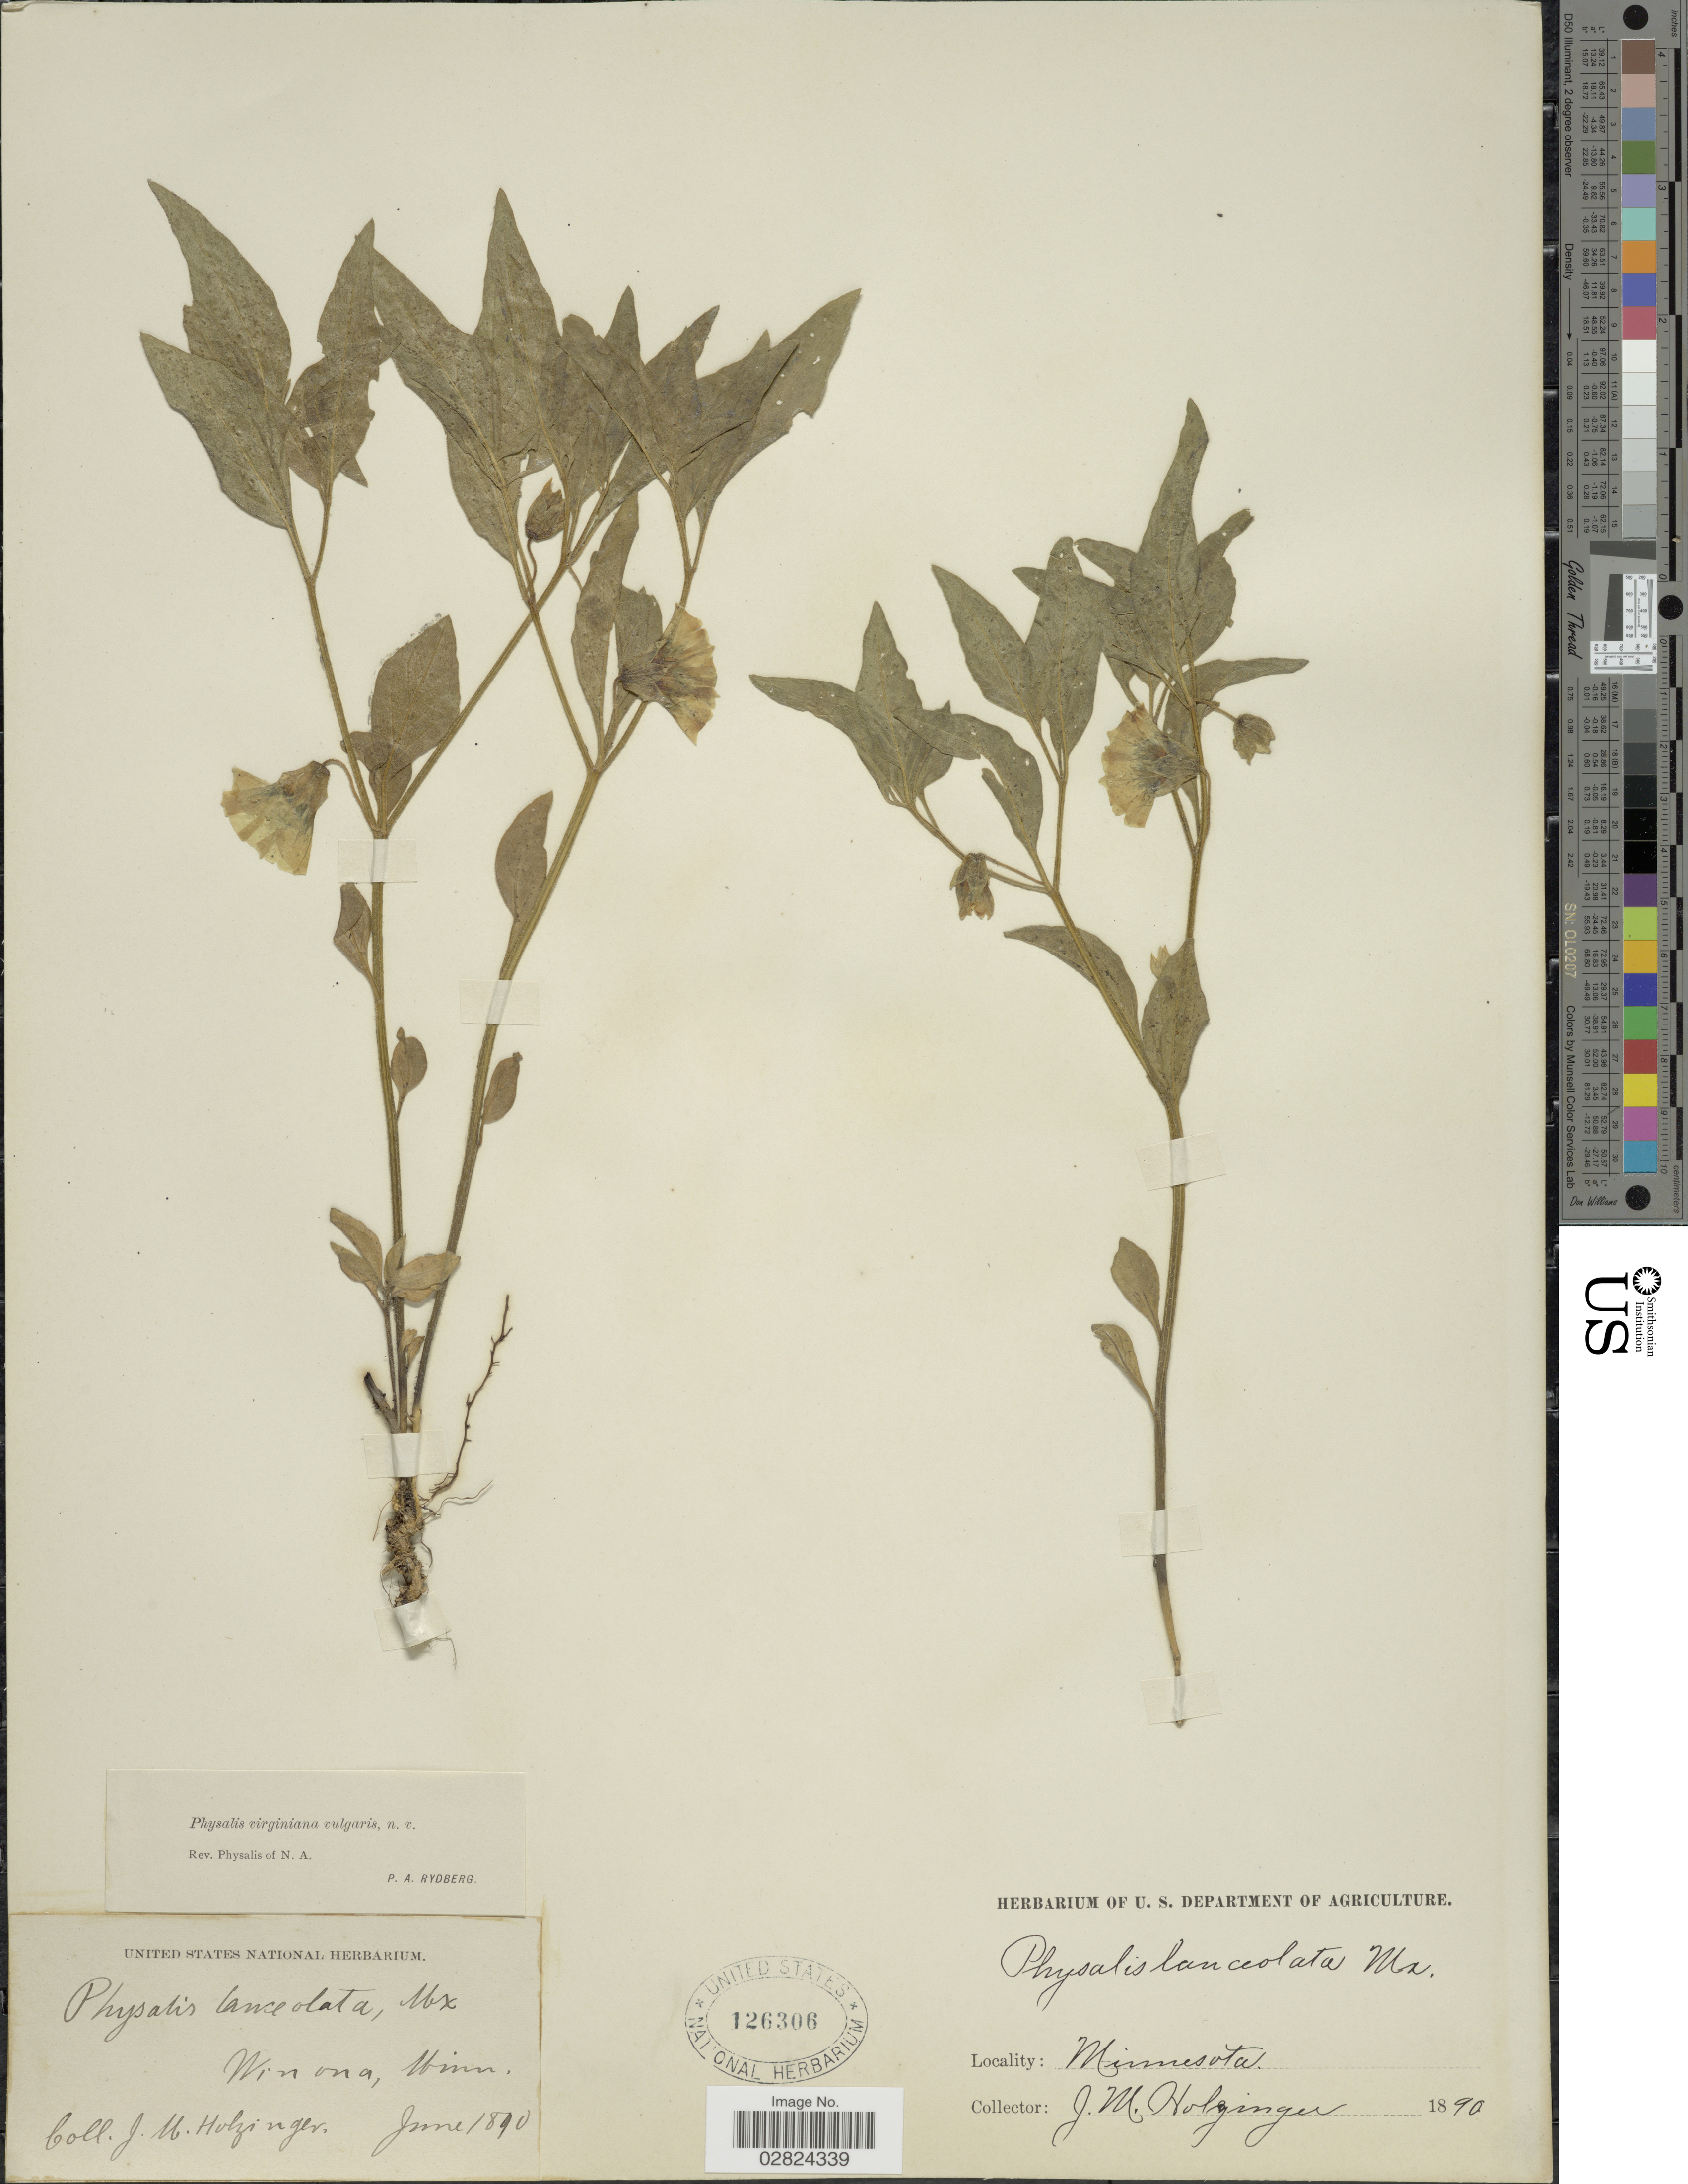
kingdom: Plantae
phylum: Tracheophyta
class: Magnoliopsida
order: Solanales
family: Solanaceae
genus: Physalis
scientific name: Physalis virginiana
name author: Mill.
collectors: J. M. Holzinger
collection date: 1890-06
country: United States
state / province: Minnesota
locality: Winona, Minn.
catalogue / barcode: US 126306